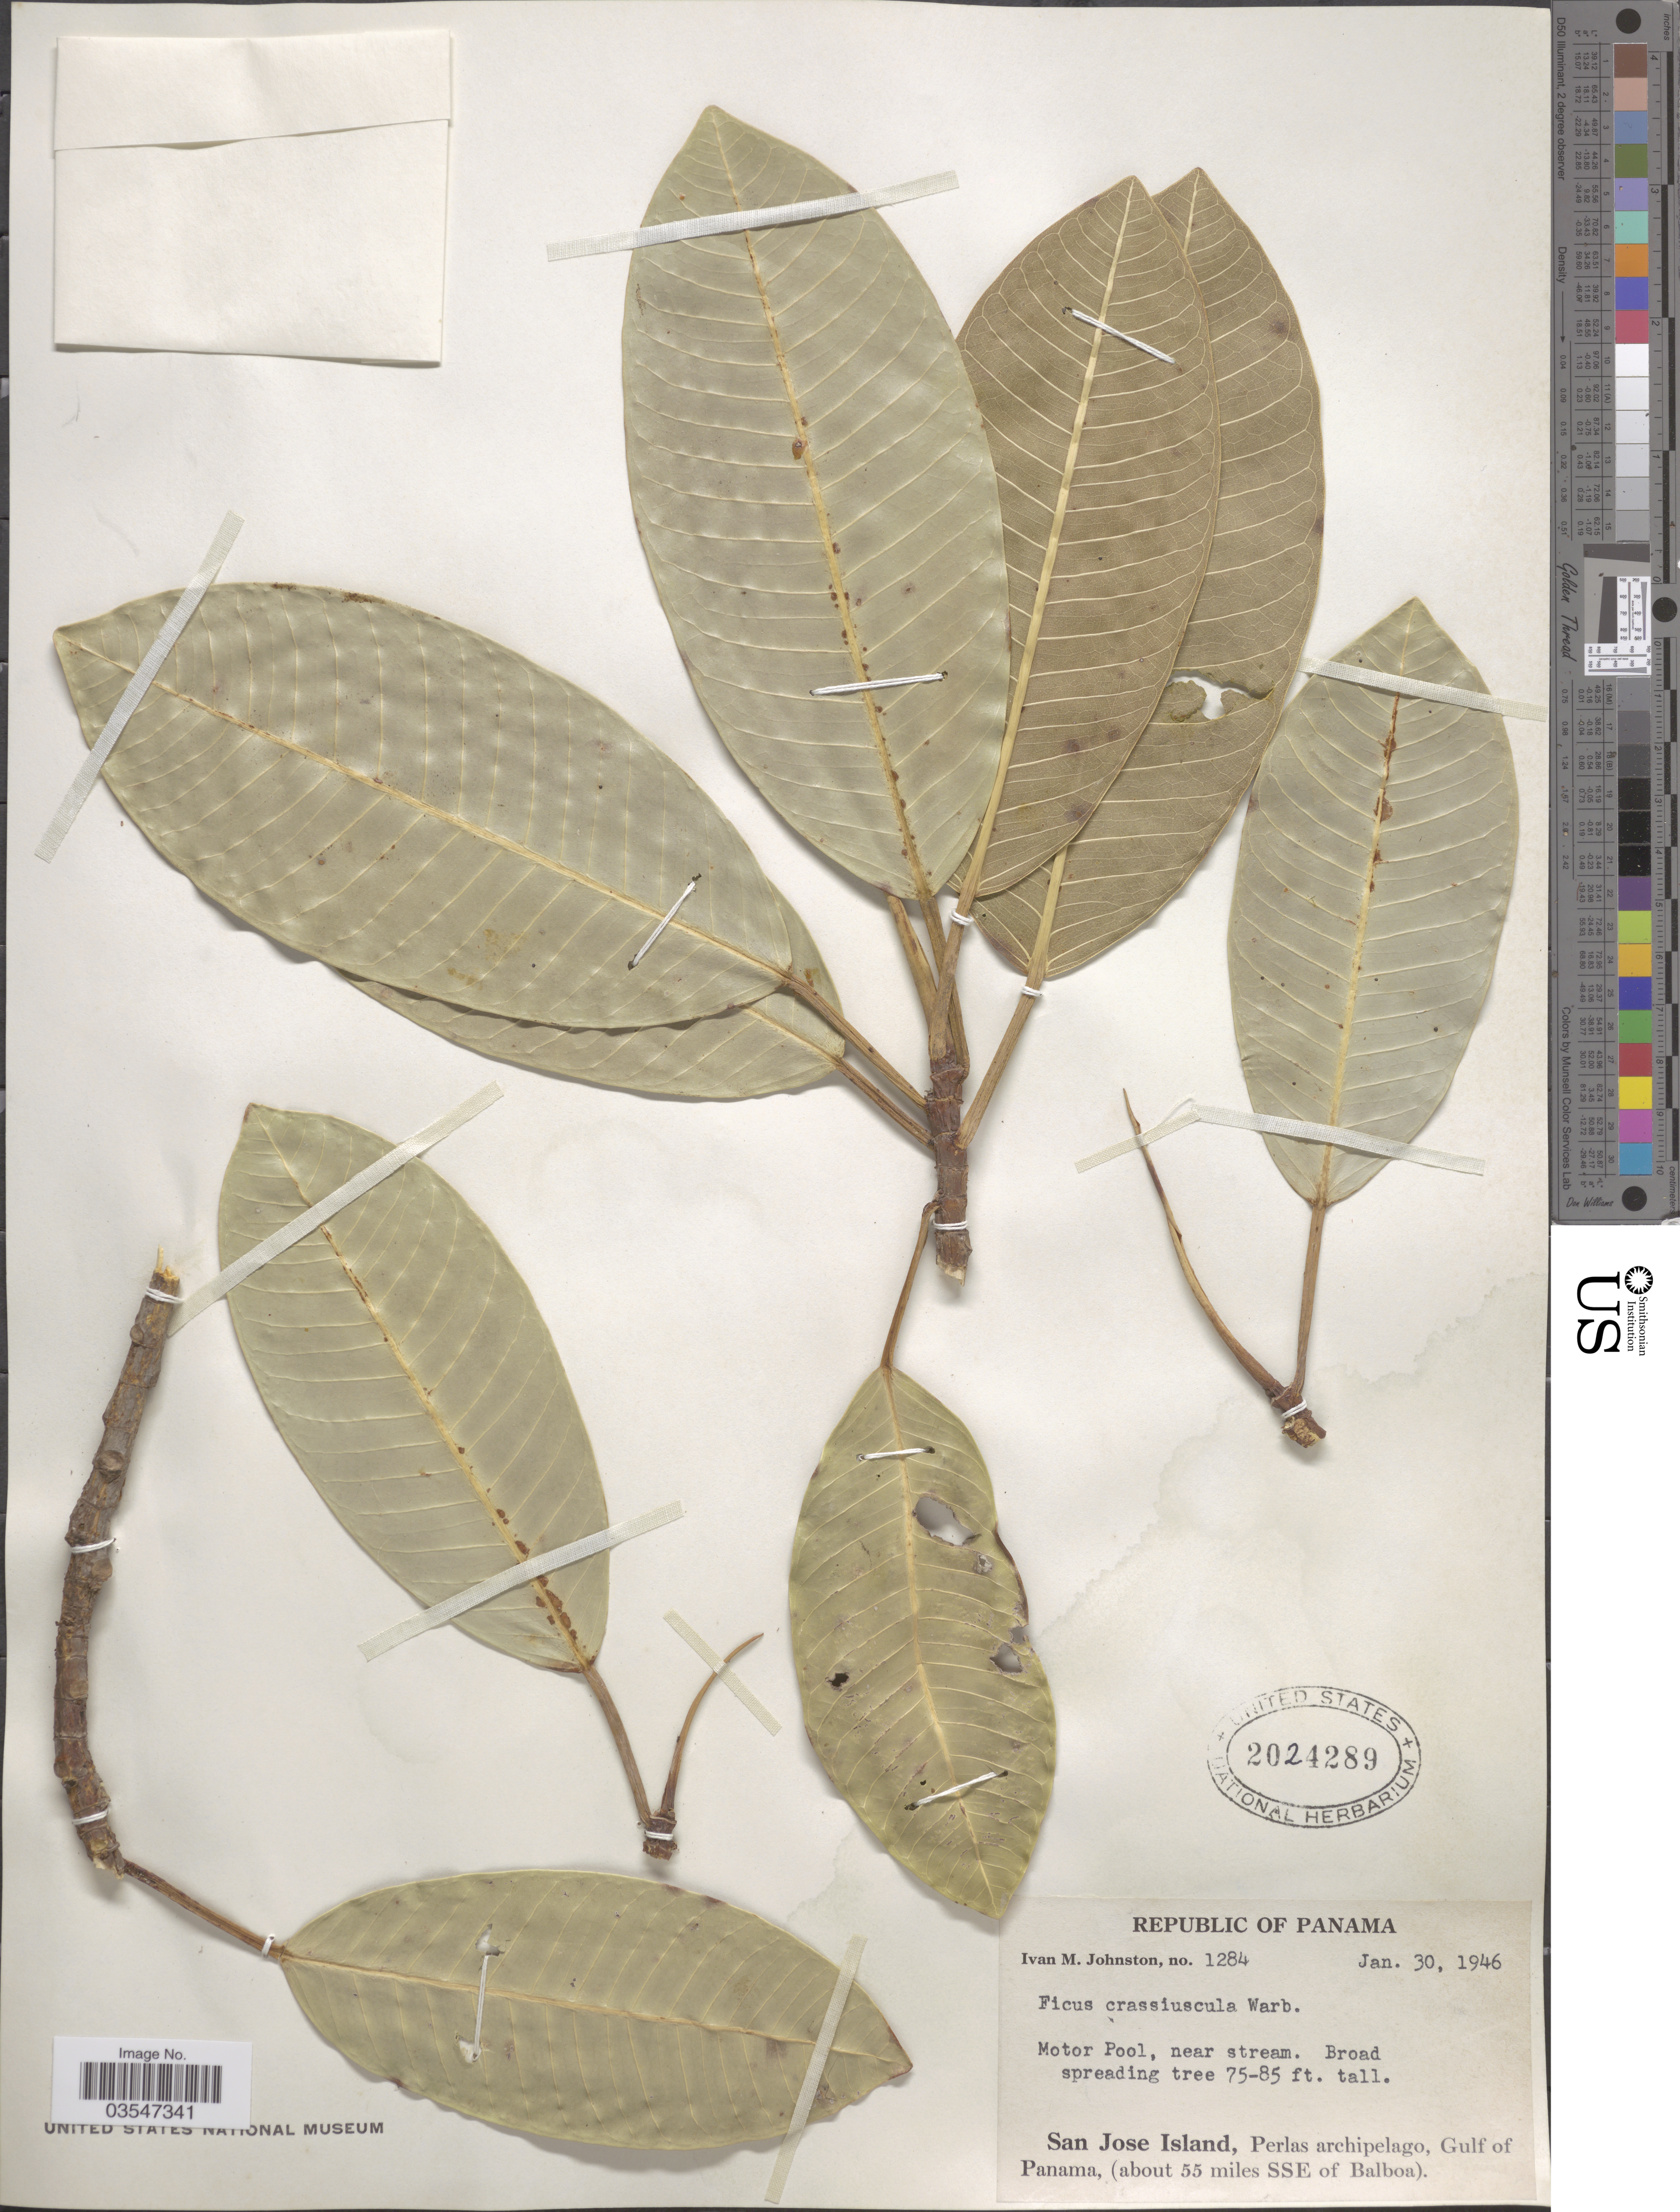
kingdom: Plantae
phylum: Tracheophyta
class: Magnoliopsida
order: Rosales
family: Moraceae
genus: Ficus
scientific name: Ficus insipida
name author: Willd.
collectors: I.M. Johnston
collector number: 1284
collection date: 1946-01-30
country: Panama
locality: Motor Pool, near stream. San Jose Island, Perlas archipelago, Gulf of Panama, (about 55 miles SSE of Balboa).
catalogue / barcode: US 2024289